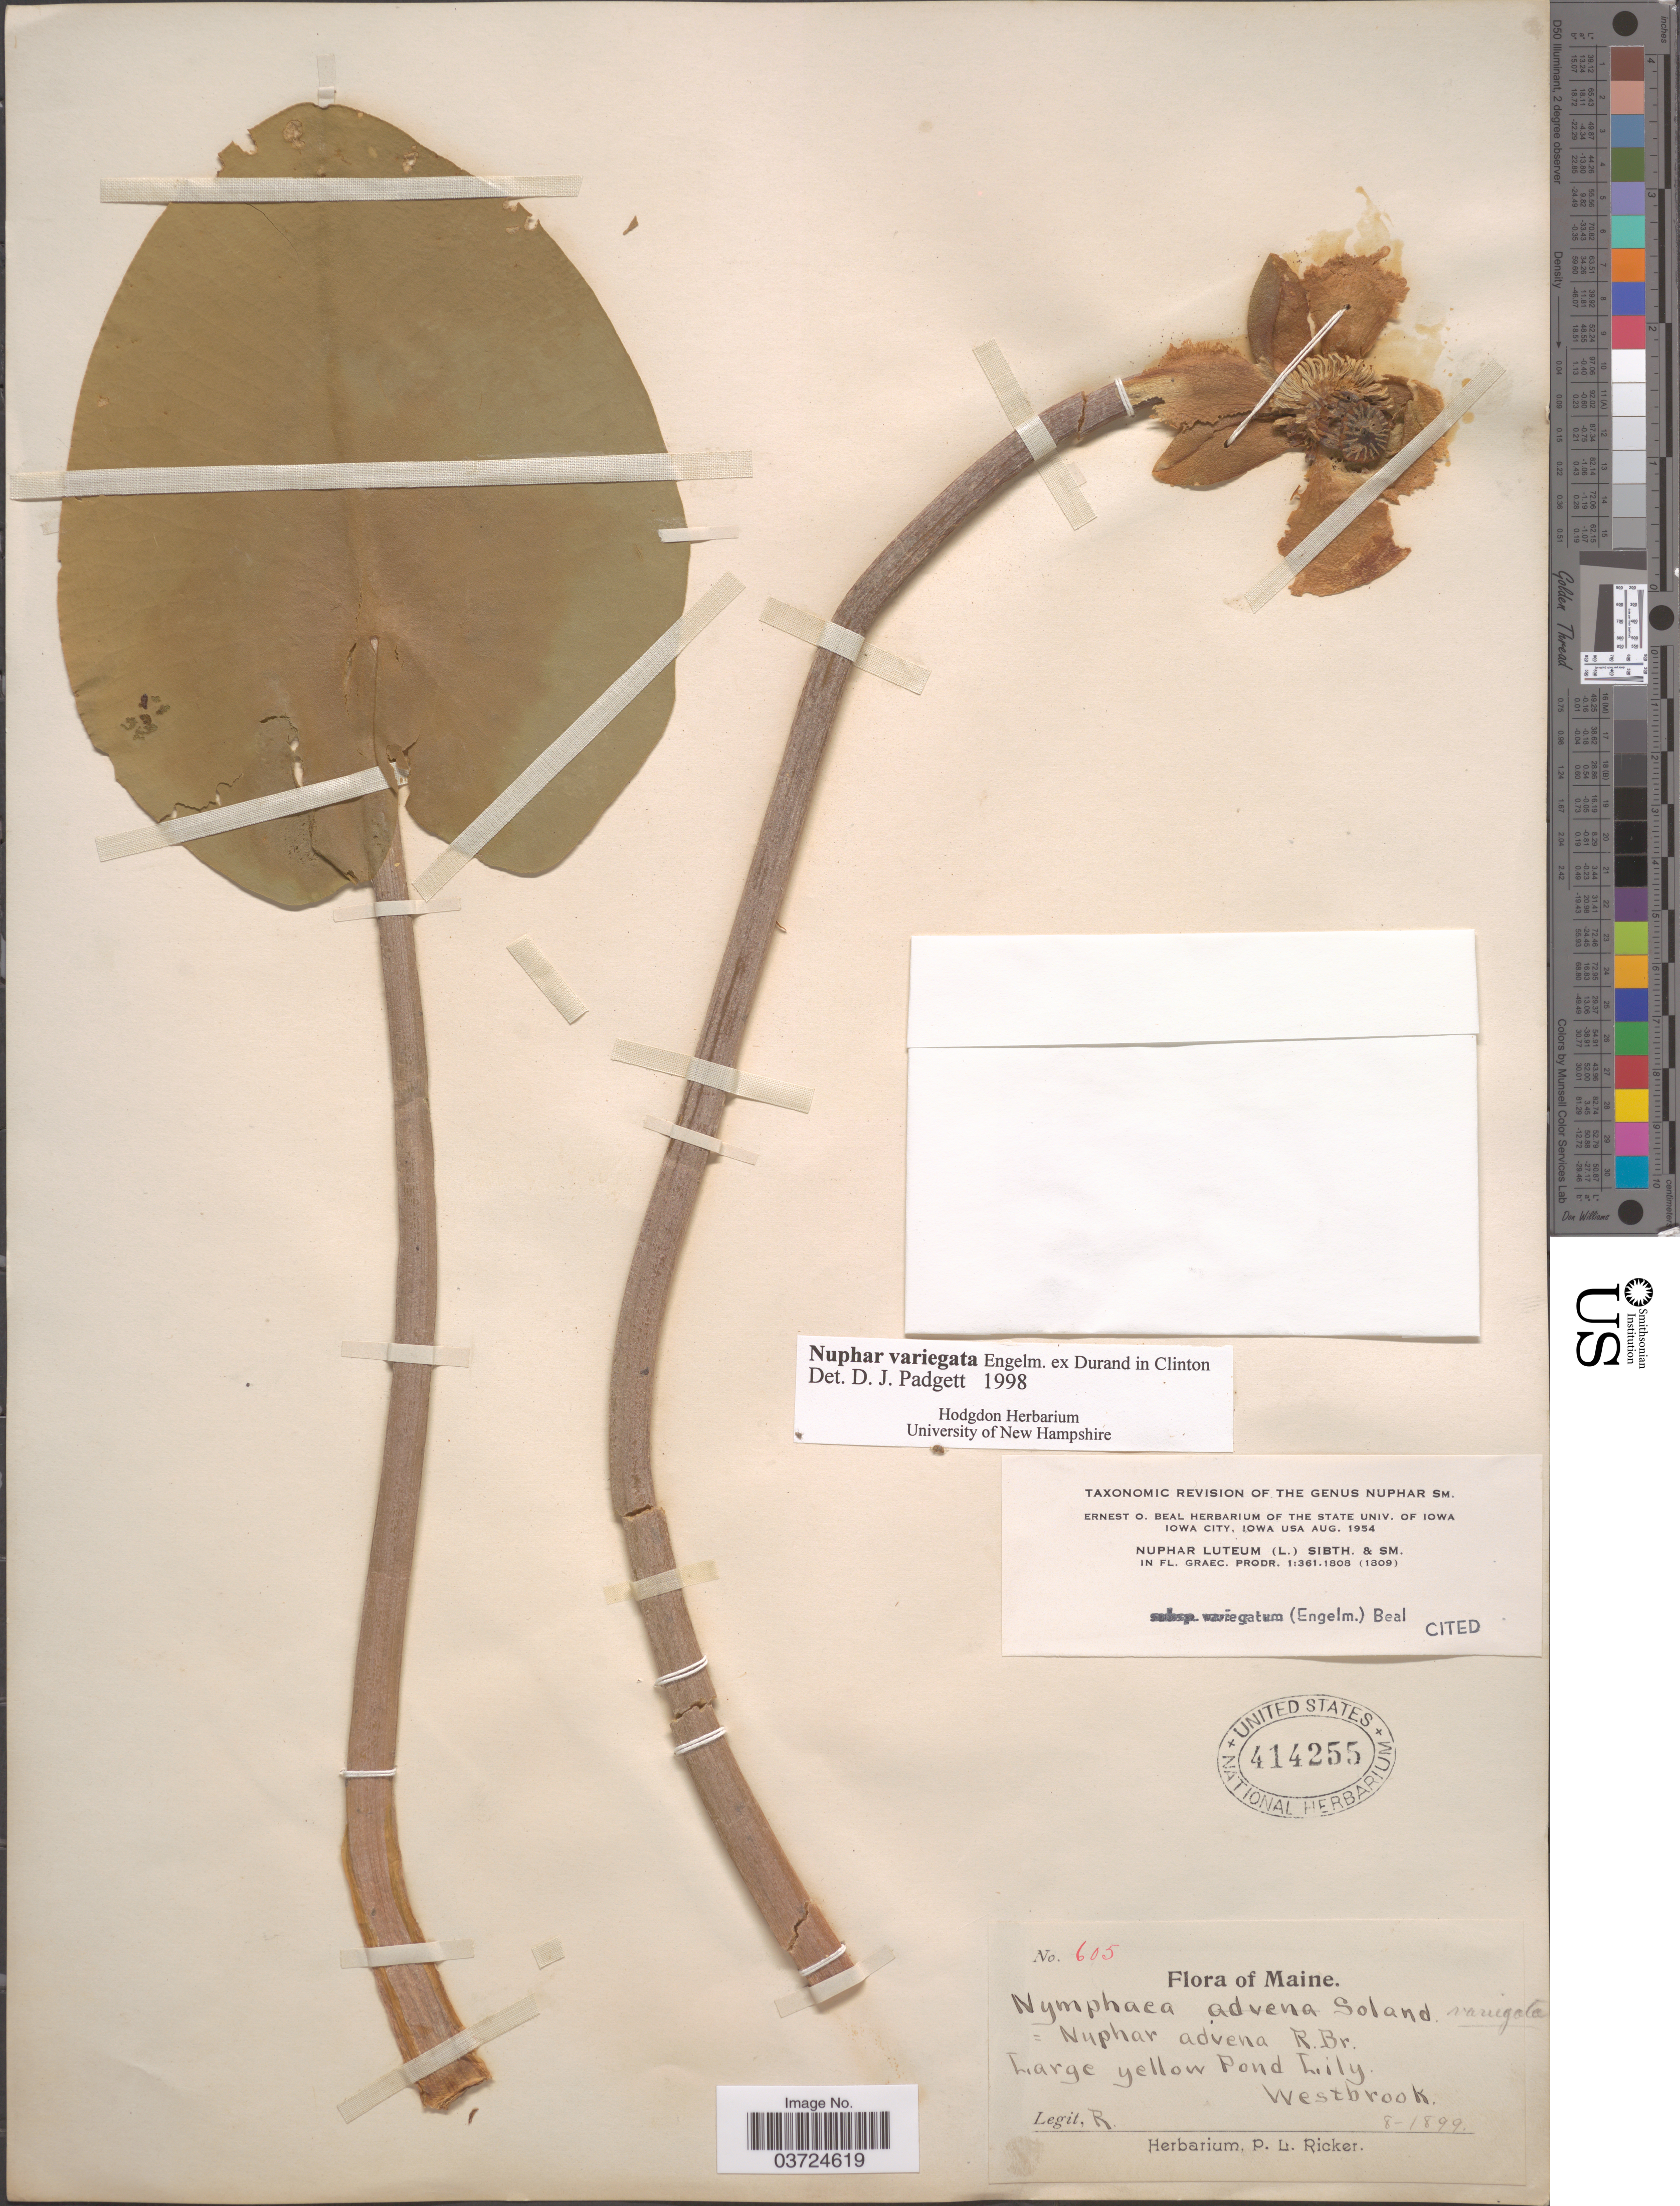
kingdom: Plantae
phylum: Tracheophyta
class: Magnoliopsida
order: Nymphaeales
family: Nymphaeaceae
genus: Nuphar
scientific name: Nuphar variegata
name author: Engelm. ex Durand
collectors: P. Ricker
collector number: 605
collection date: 1899-08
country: United States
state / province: Maine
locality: Westbrook.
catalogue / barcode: US 414255